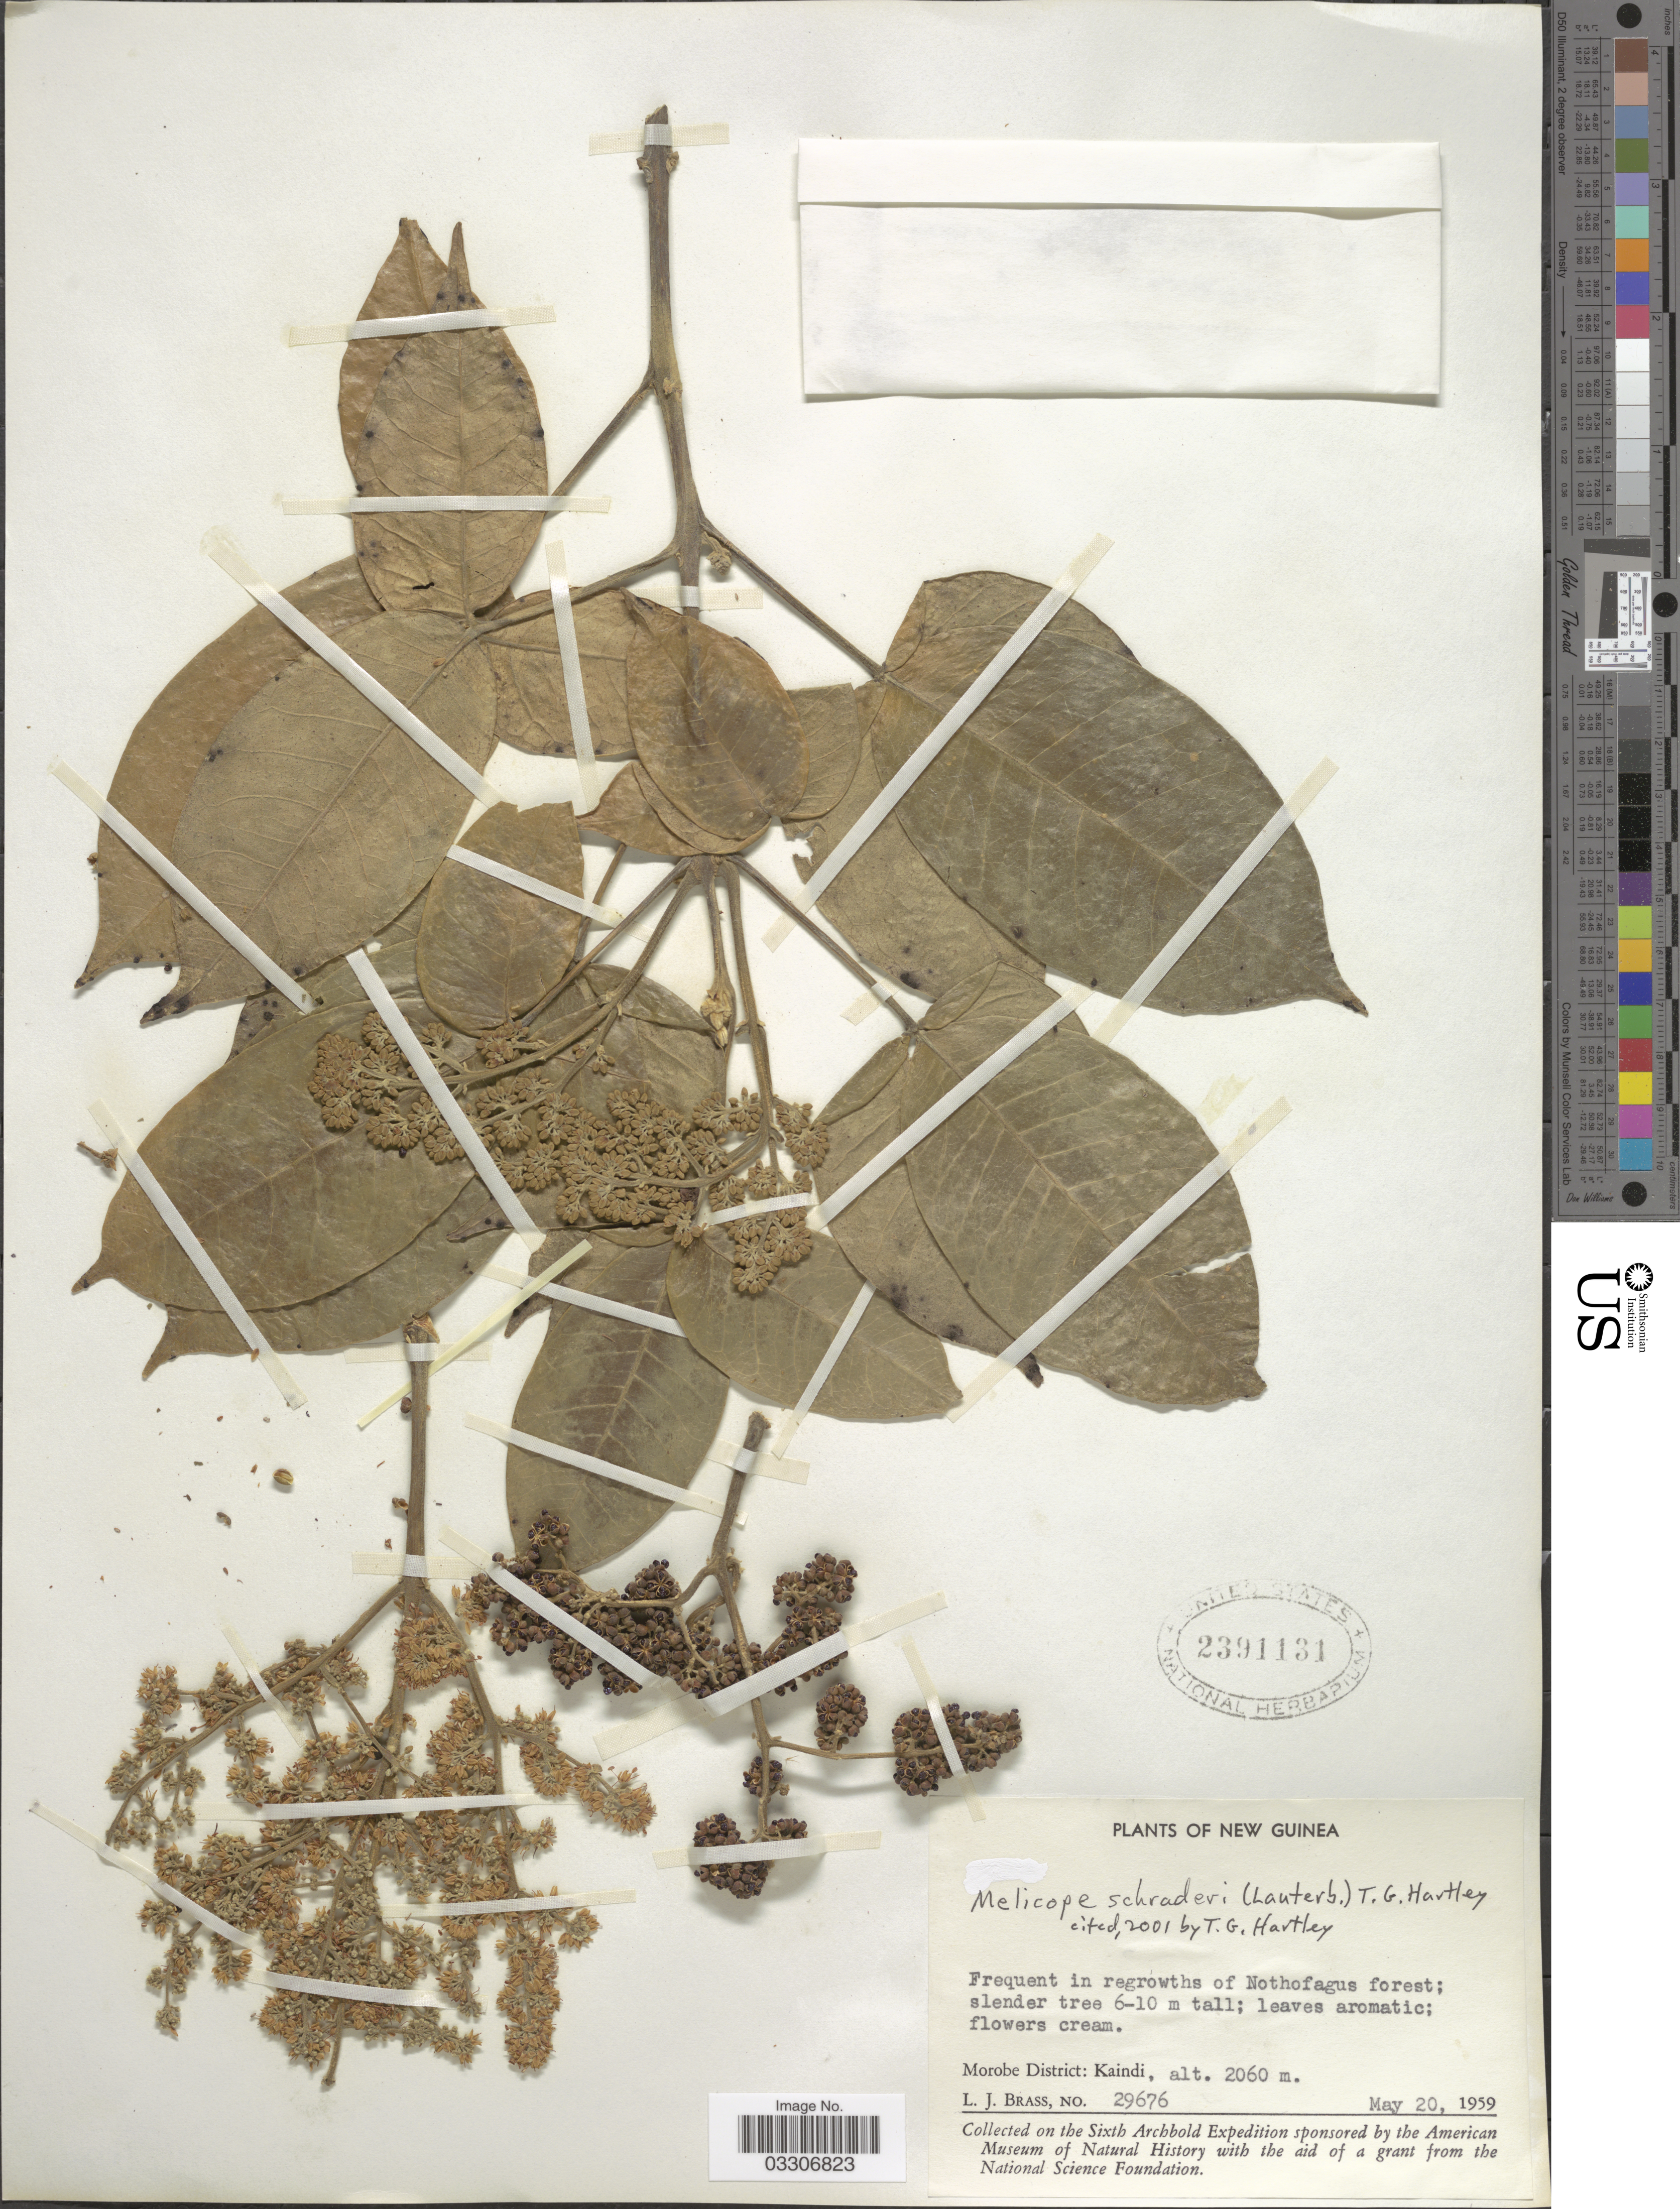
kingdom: Plantae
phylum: Tracheophyta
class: Magnoliopsida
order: Sapindales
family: Rutaceae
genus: Melicope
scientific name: Melicope schraderi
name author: (Lauterb.) T.G. Hartley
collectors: L. J. Brass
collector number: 29676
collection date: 1959-05-20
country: Papua New Guinea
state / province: Morobe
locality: New Guinea. Morobe District: Kaindi.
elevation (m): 2060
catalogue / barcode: US 2391131